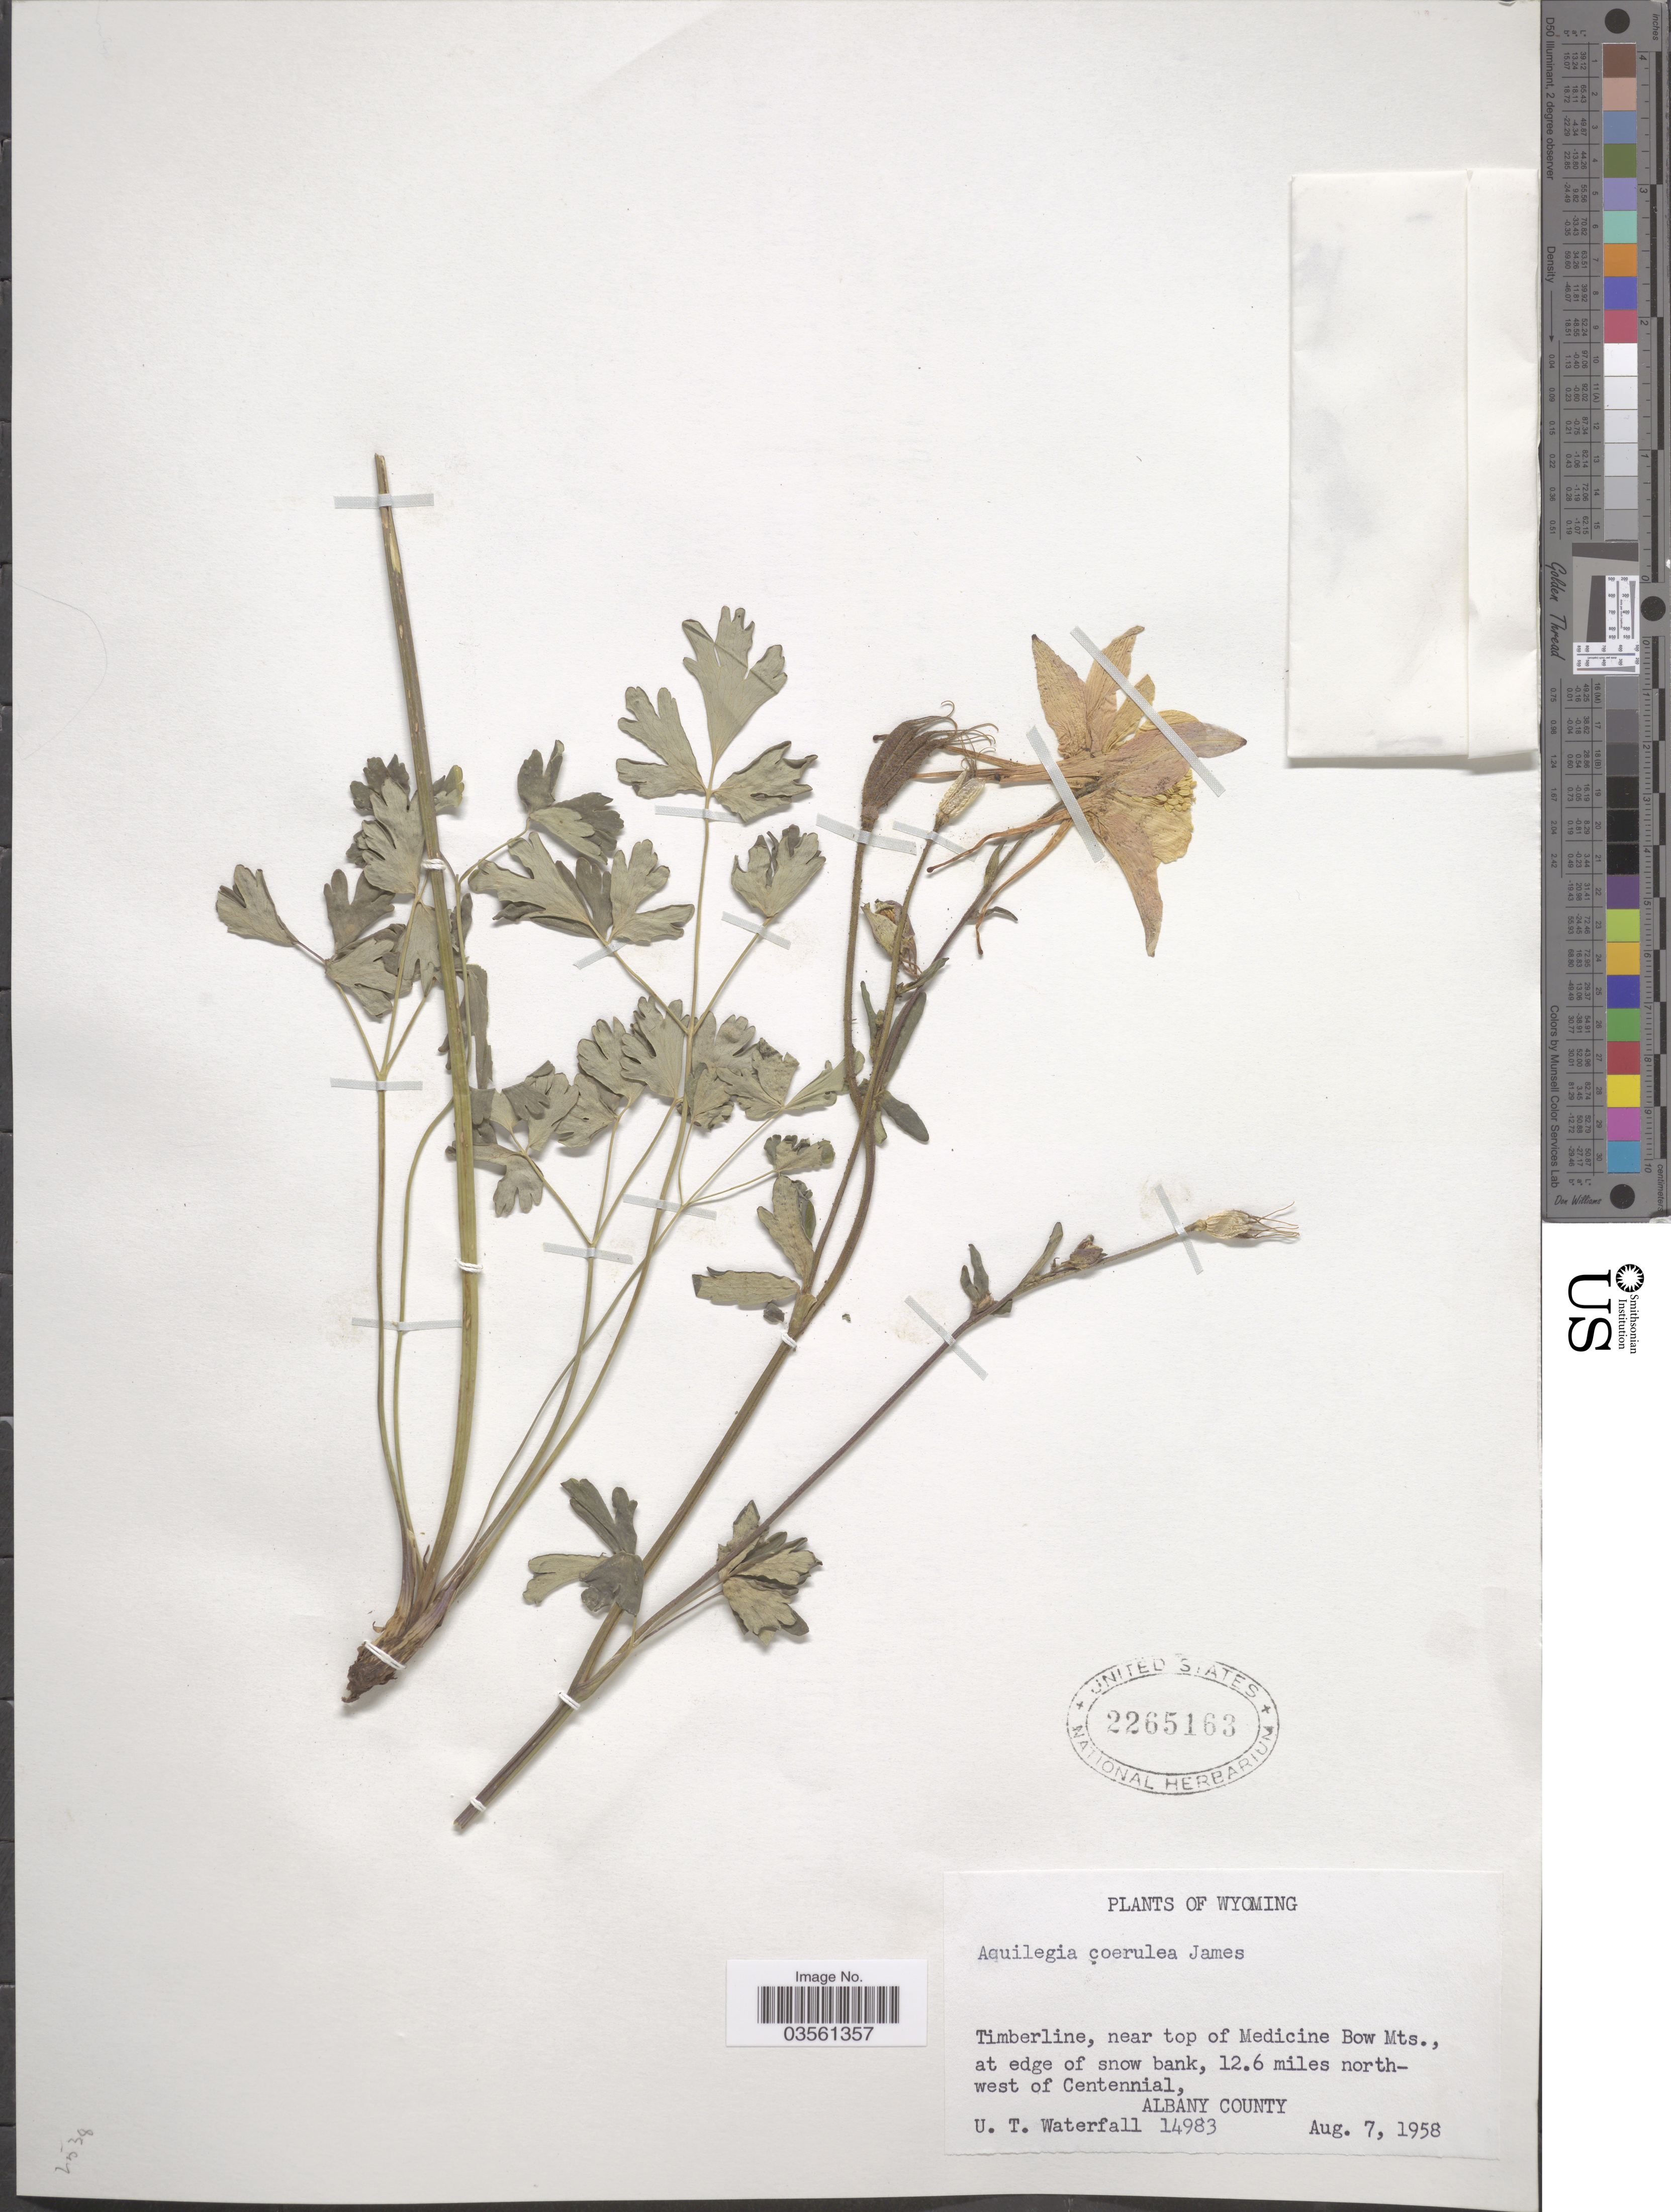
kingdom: Plantae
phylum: Tracheophyta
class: Magnoliopsida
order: Ranunculales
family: Ranunculaceae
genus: Aquilegia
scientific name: Aquilegia coerulea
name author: E. James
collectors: U. T. Waterfall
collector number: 14983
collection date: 1958-08-07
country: United States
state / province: Wyoming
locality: Timberline, near top of Medicine Bow Mts., ad edge of snow bank, 12.6 miles northwest of Centennial, Albany County.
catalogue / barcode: US 2265163